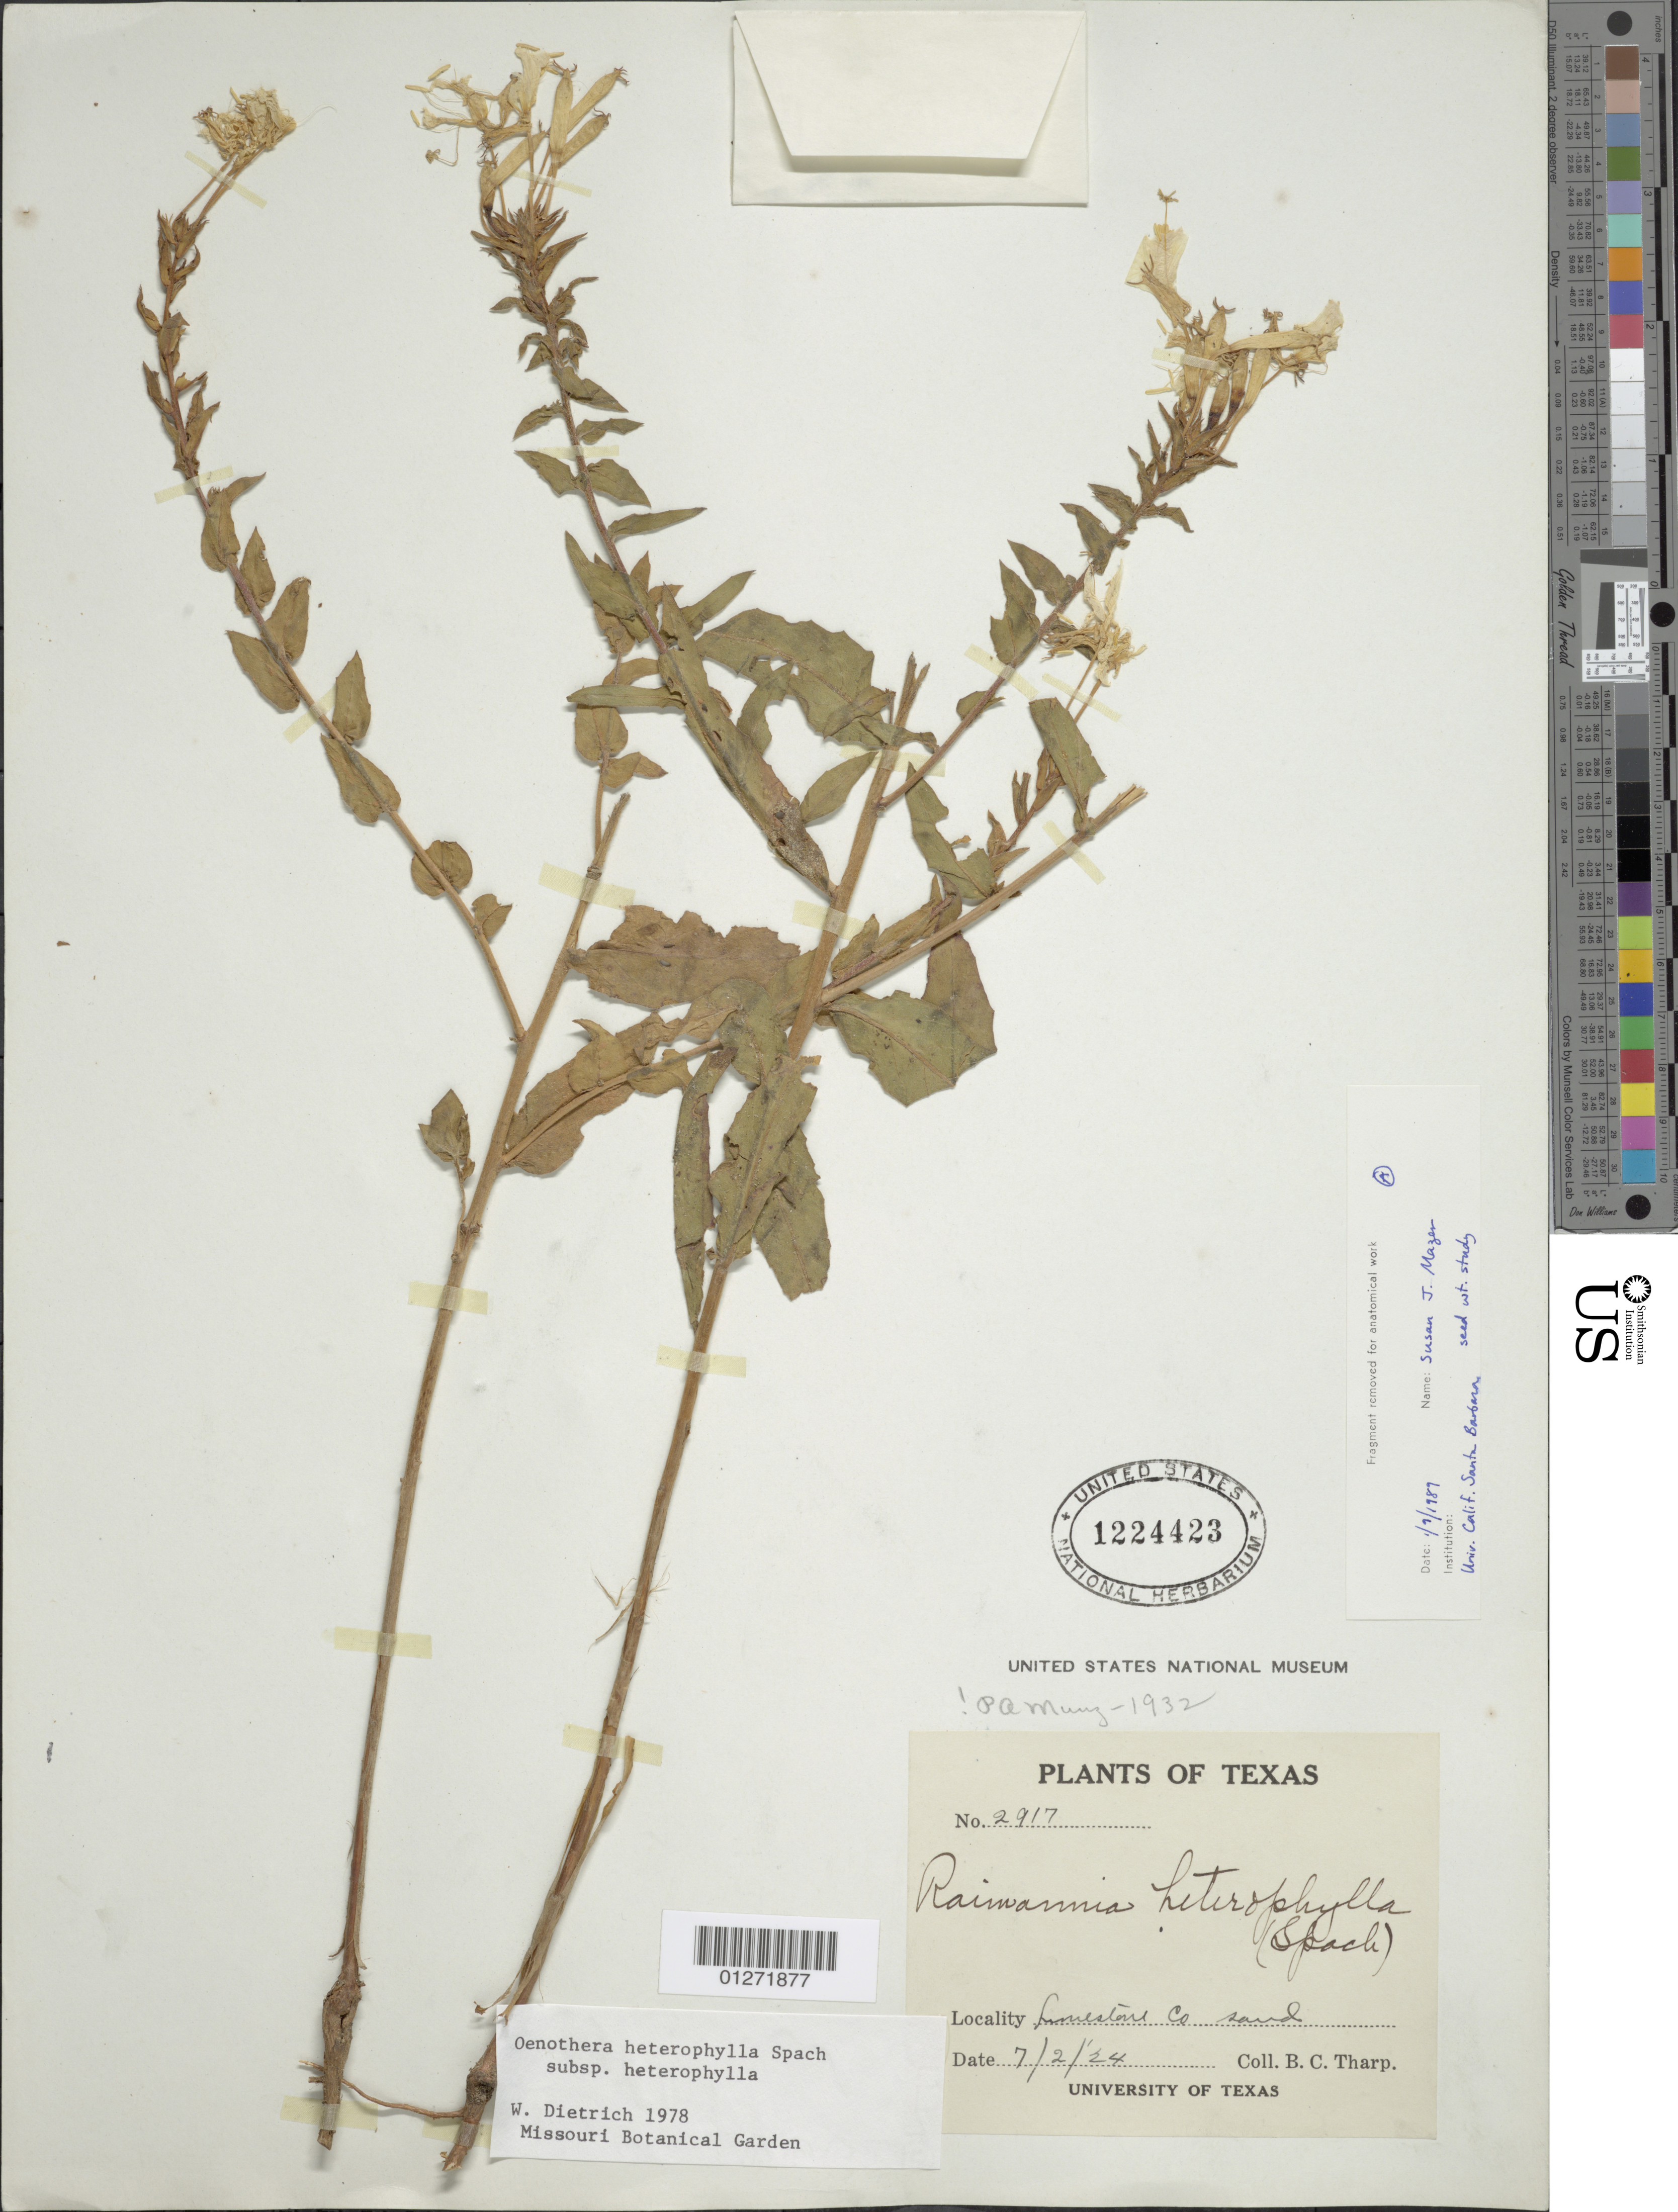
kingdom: Plantae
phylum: Tracheophyta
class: Magnoliopsida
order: Myrtales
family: Onagraceae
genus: Oenothera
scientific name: Oenothera heterophylla subsp. heterophylla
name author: Spach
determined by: Dietrich, W.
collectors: B. C. Tharp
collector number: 2917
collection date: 1924-07-02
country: United States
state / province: Texas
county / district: Limestone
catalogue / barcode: US 1224423